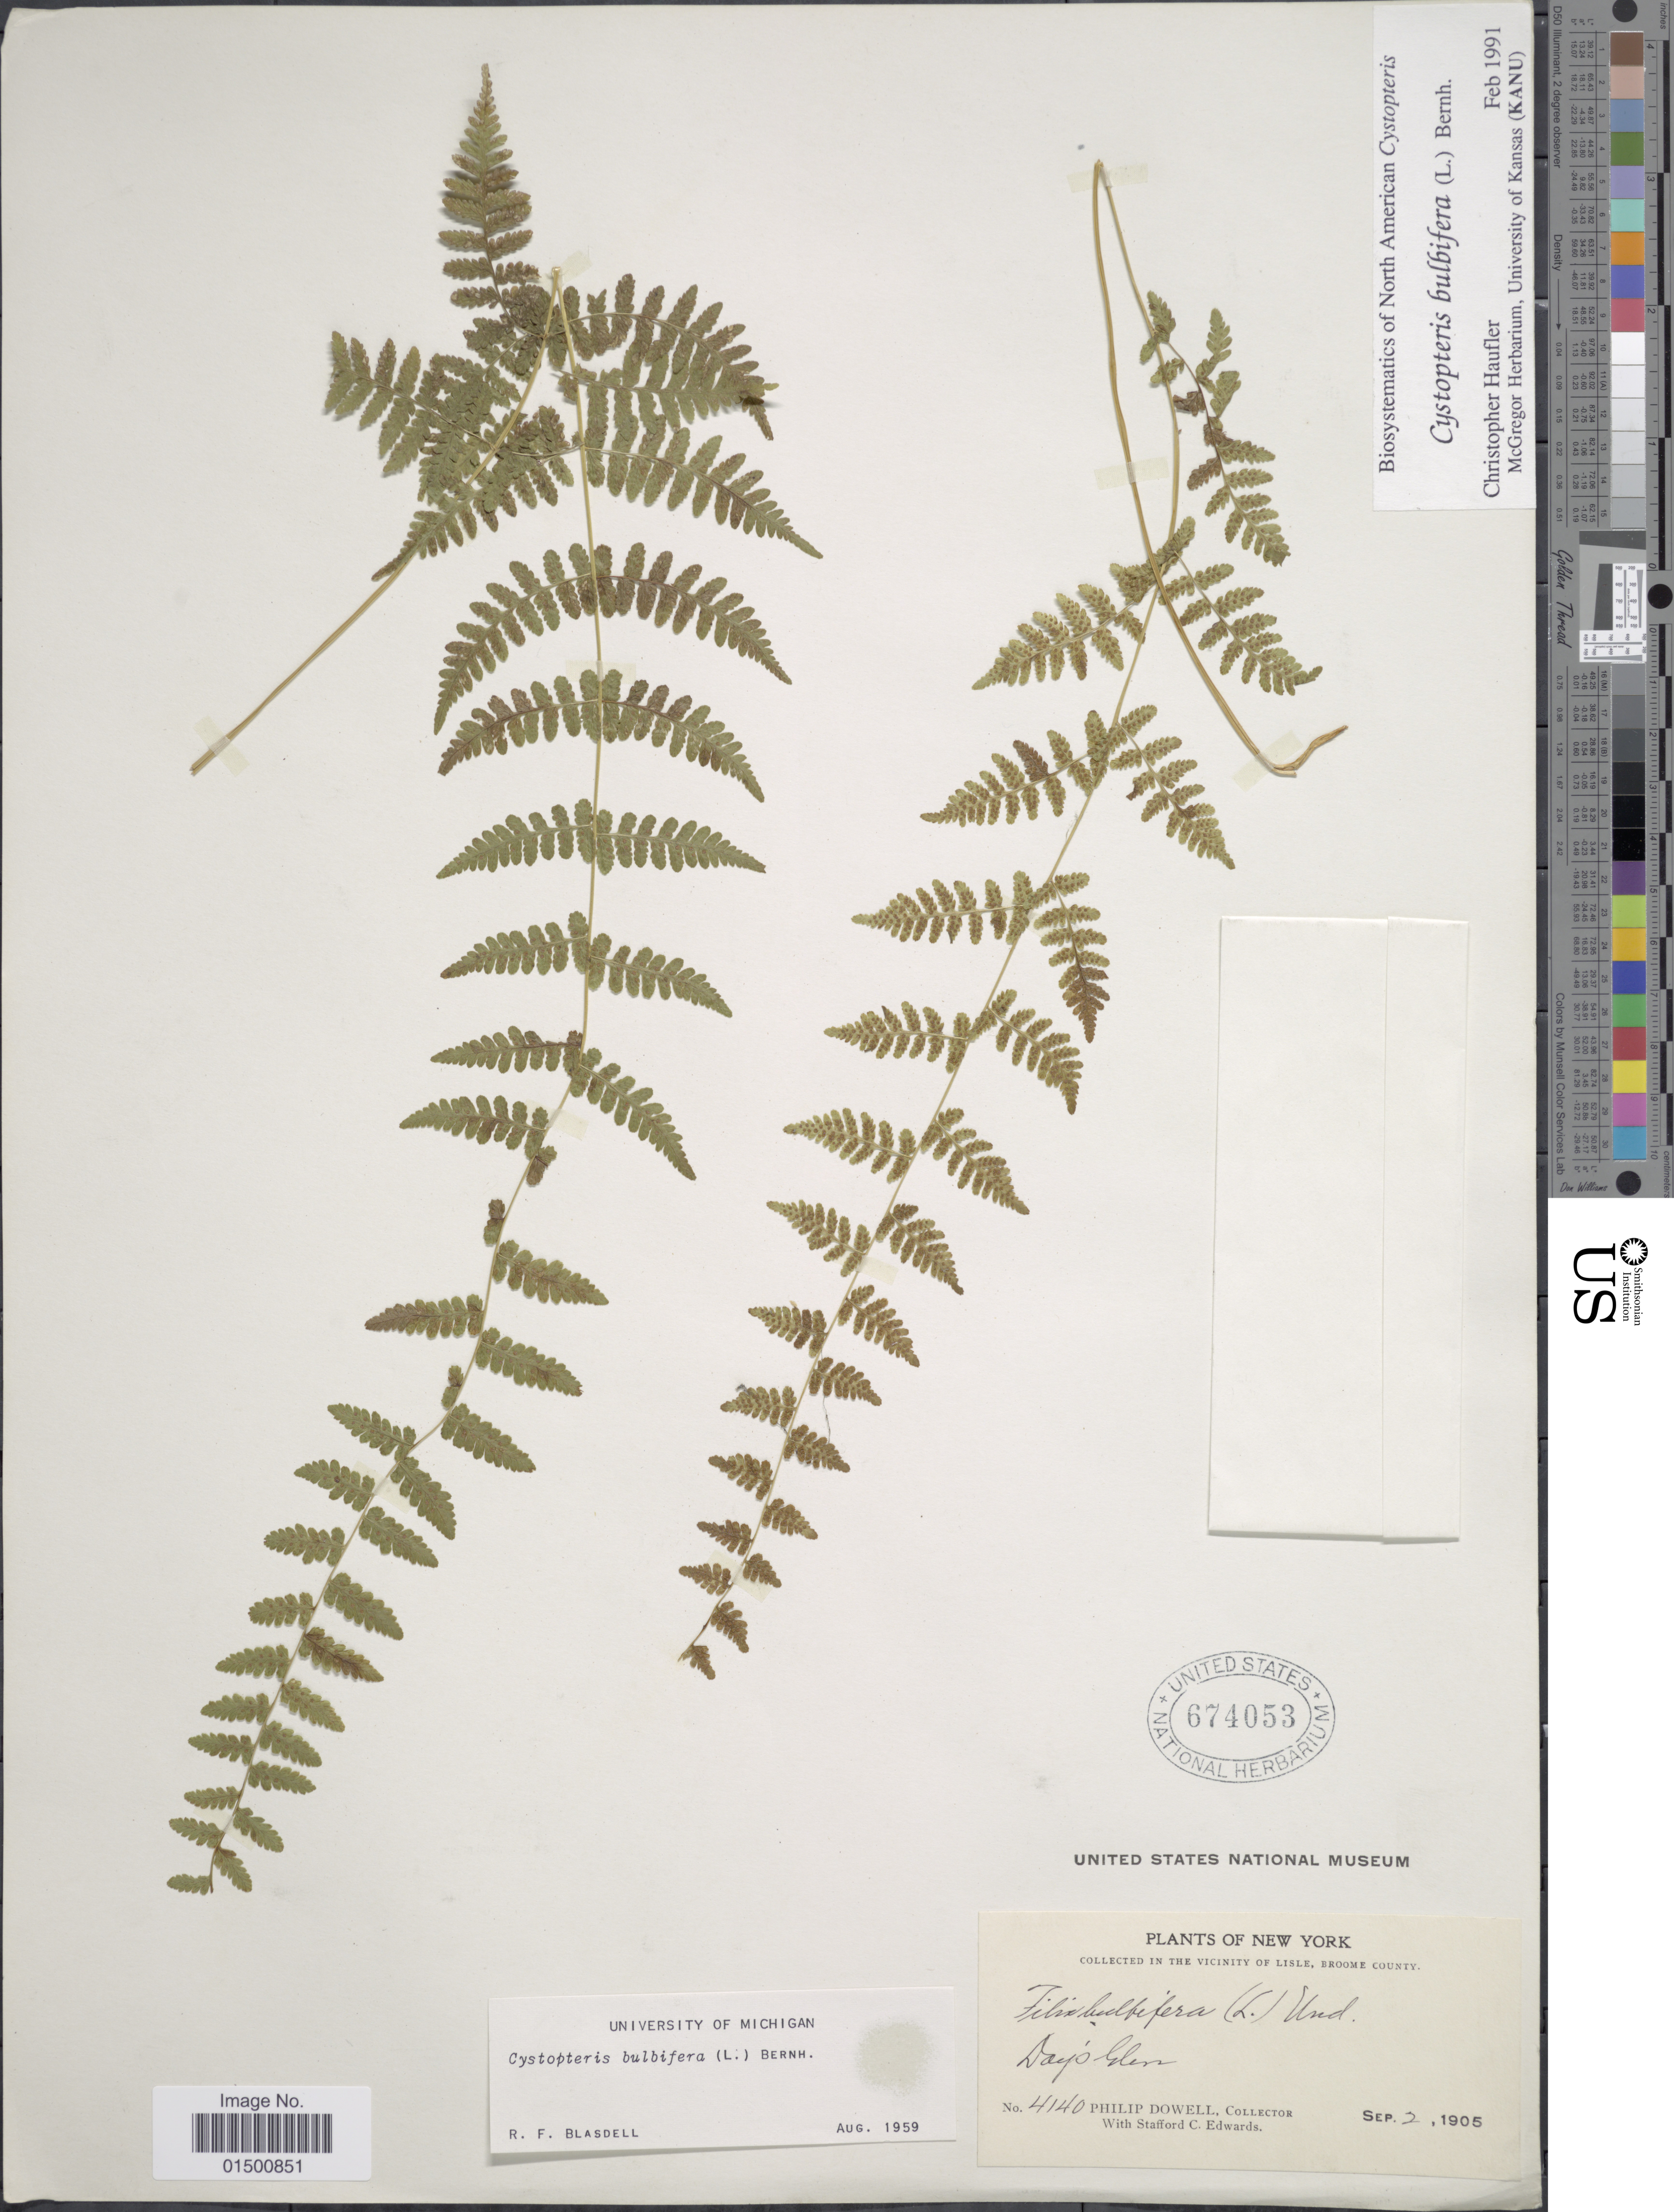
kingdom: Plantae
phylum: Tracheophyta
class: Polypodiopsida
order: Polypodiales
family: Cystopteridaceae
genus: Cystopteris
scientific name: Cystopteris bulbifera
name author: (L.) Bernh.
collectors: P. Dowell & S. Edwards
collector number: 4140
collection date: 1905-09-02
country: United States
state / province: New York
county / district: Broome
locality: Vicinity of Lisle, Broome County, Damp Glen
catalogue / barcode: US 674053